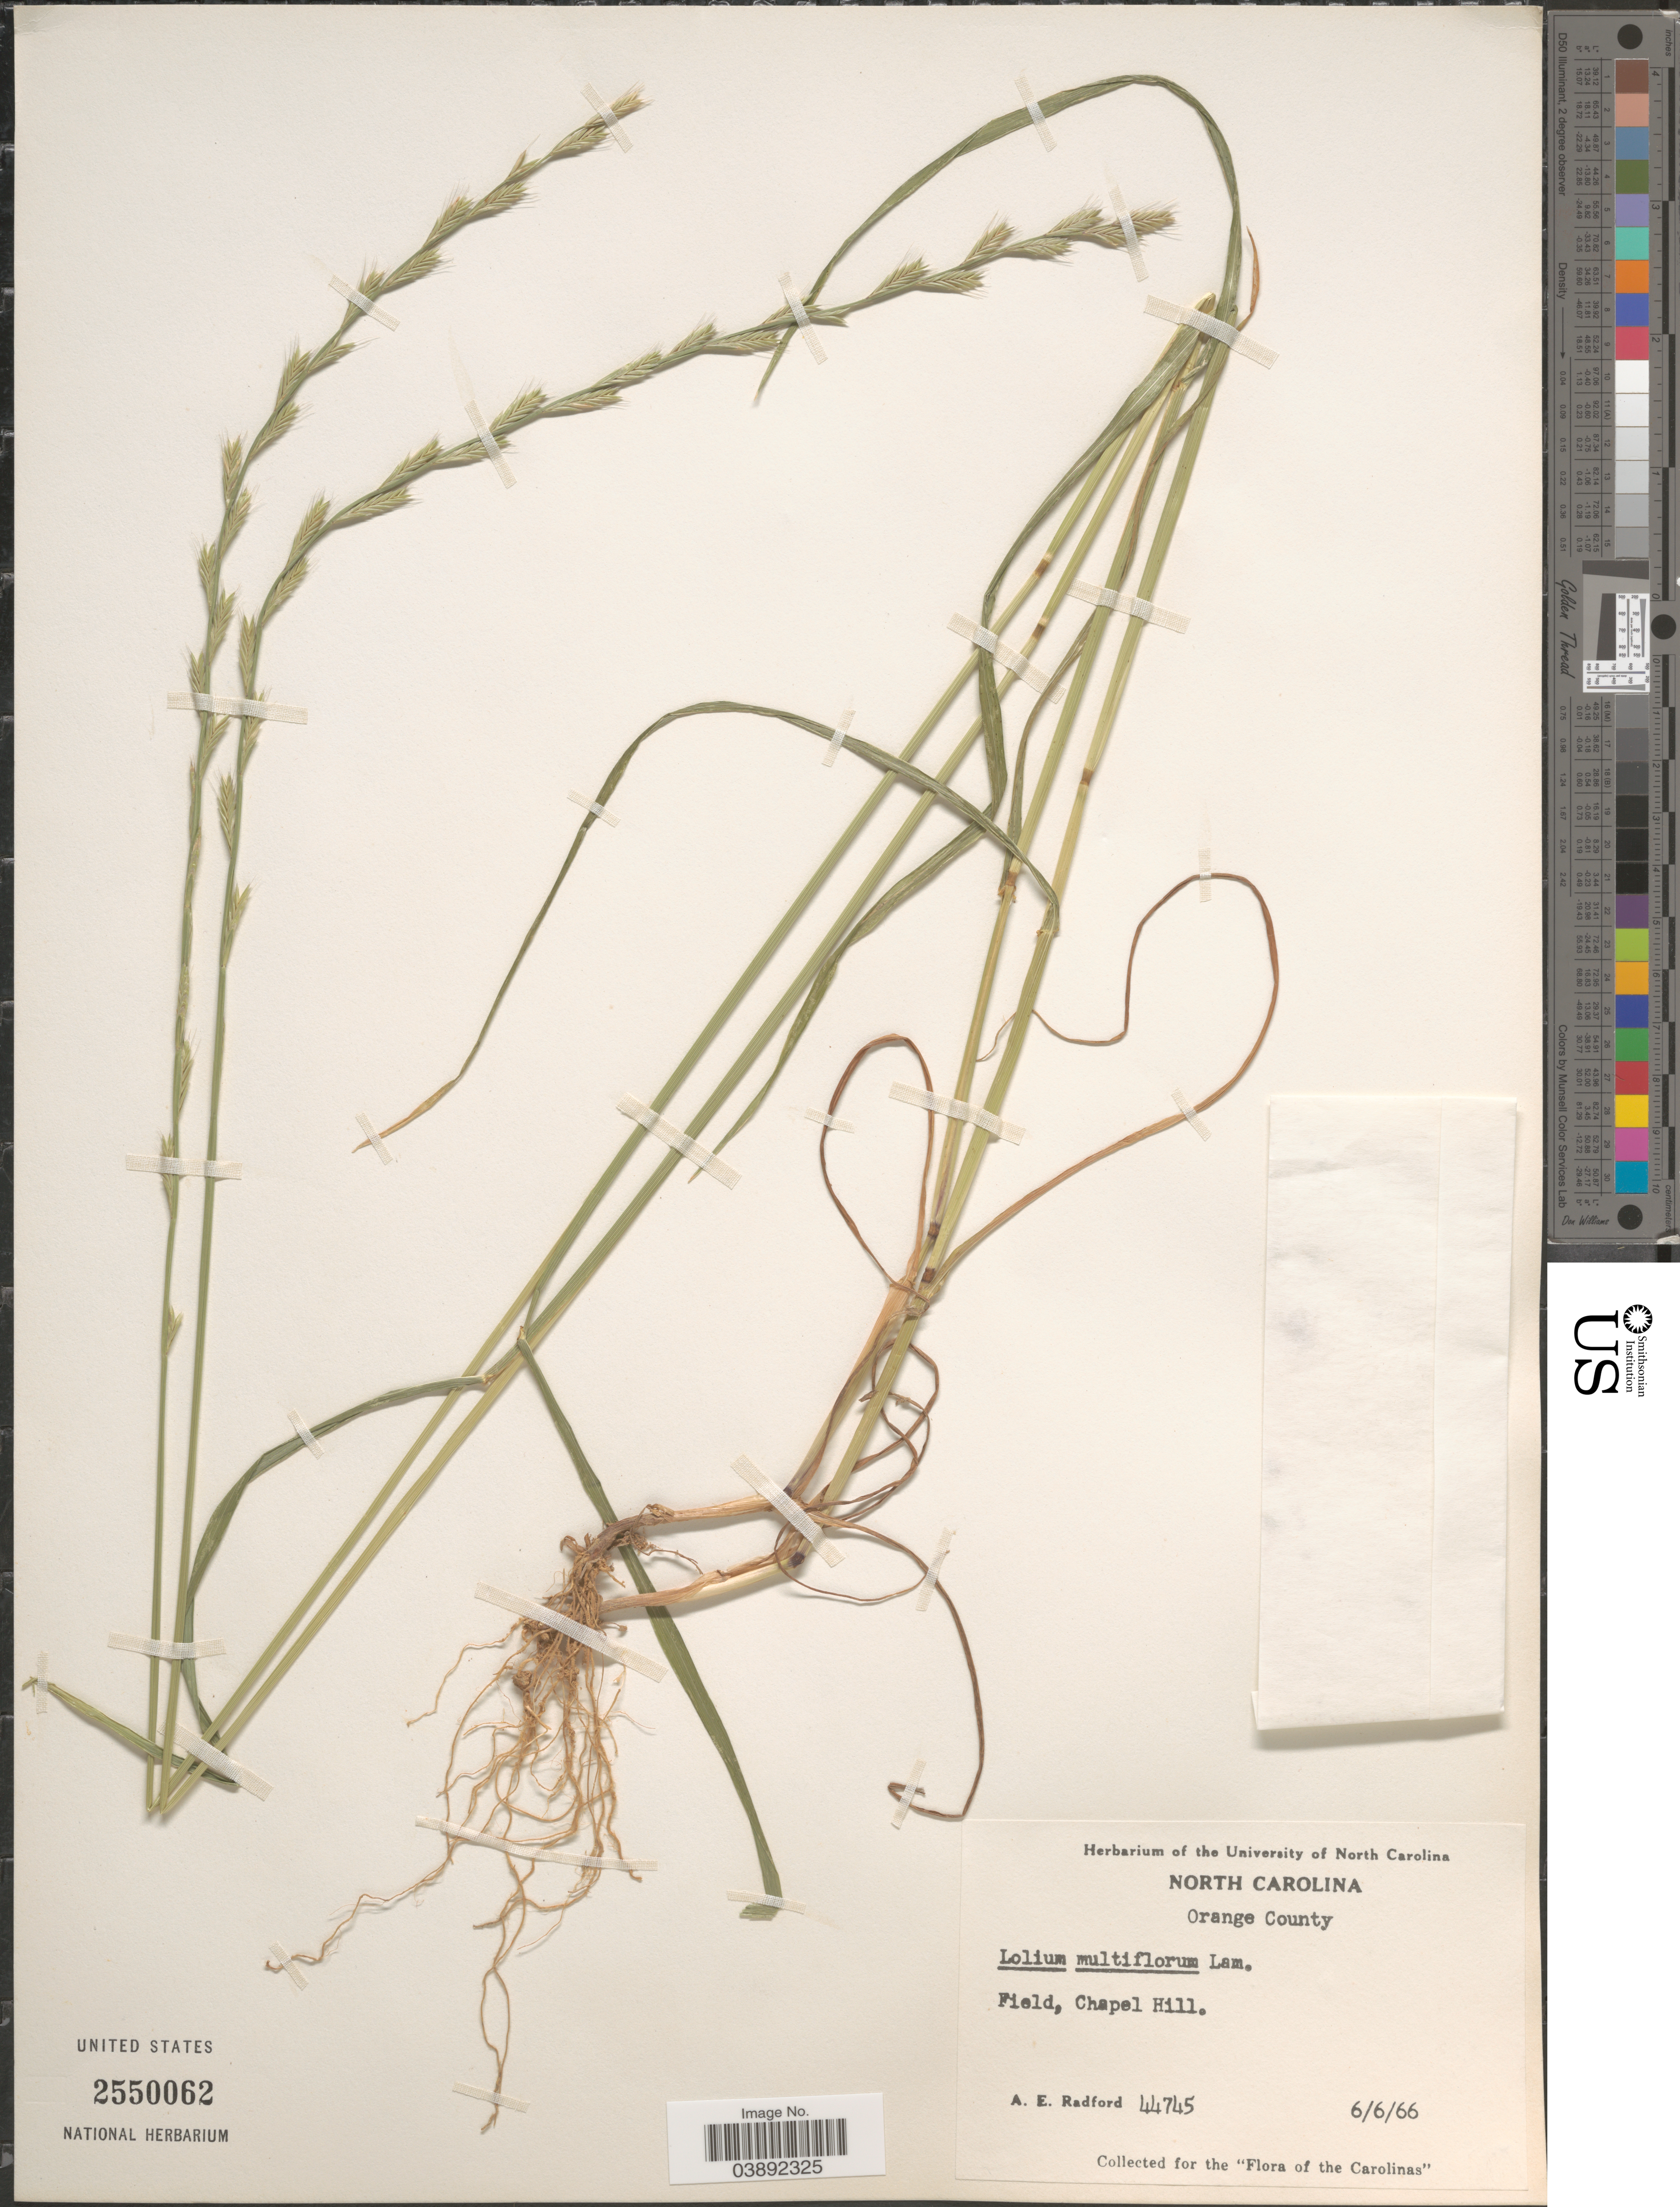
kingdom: Plantae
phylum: Tracheophyta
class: Liliopsida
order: Poales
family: Poaceae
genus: Lolium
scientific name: Lolium multiflorum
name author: Lam.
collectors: A. E. Radford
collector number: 44745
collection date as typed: Transcribed d/m/y: 6/6/66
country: United States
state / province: North Carolina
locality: Orange County. Field, Chapel Hill.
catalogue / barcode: US 2550062